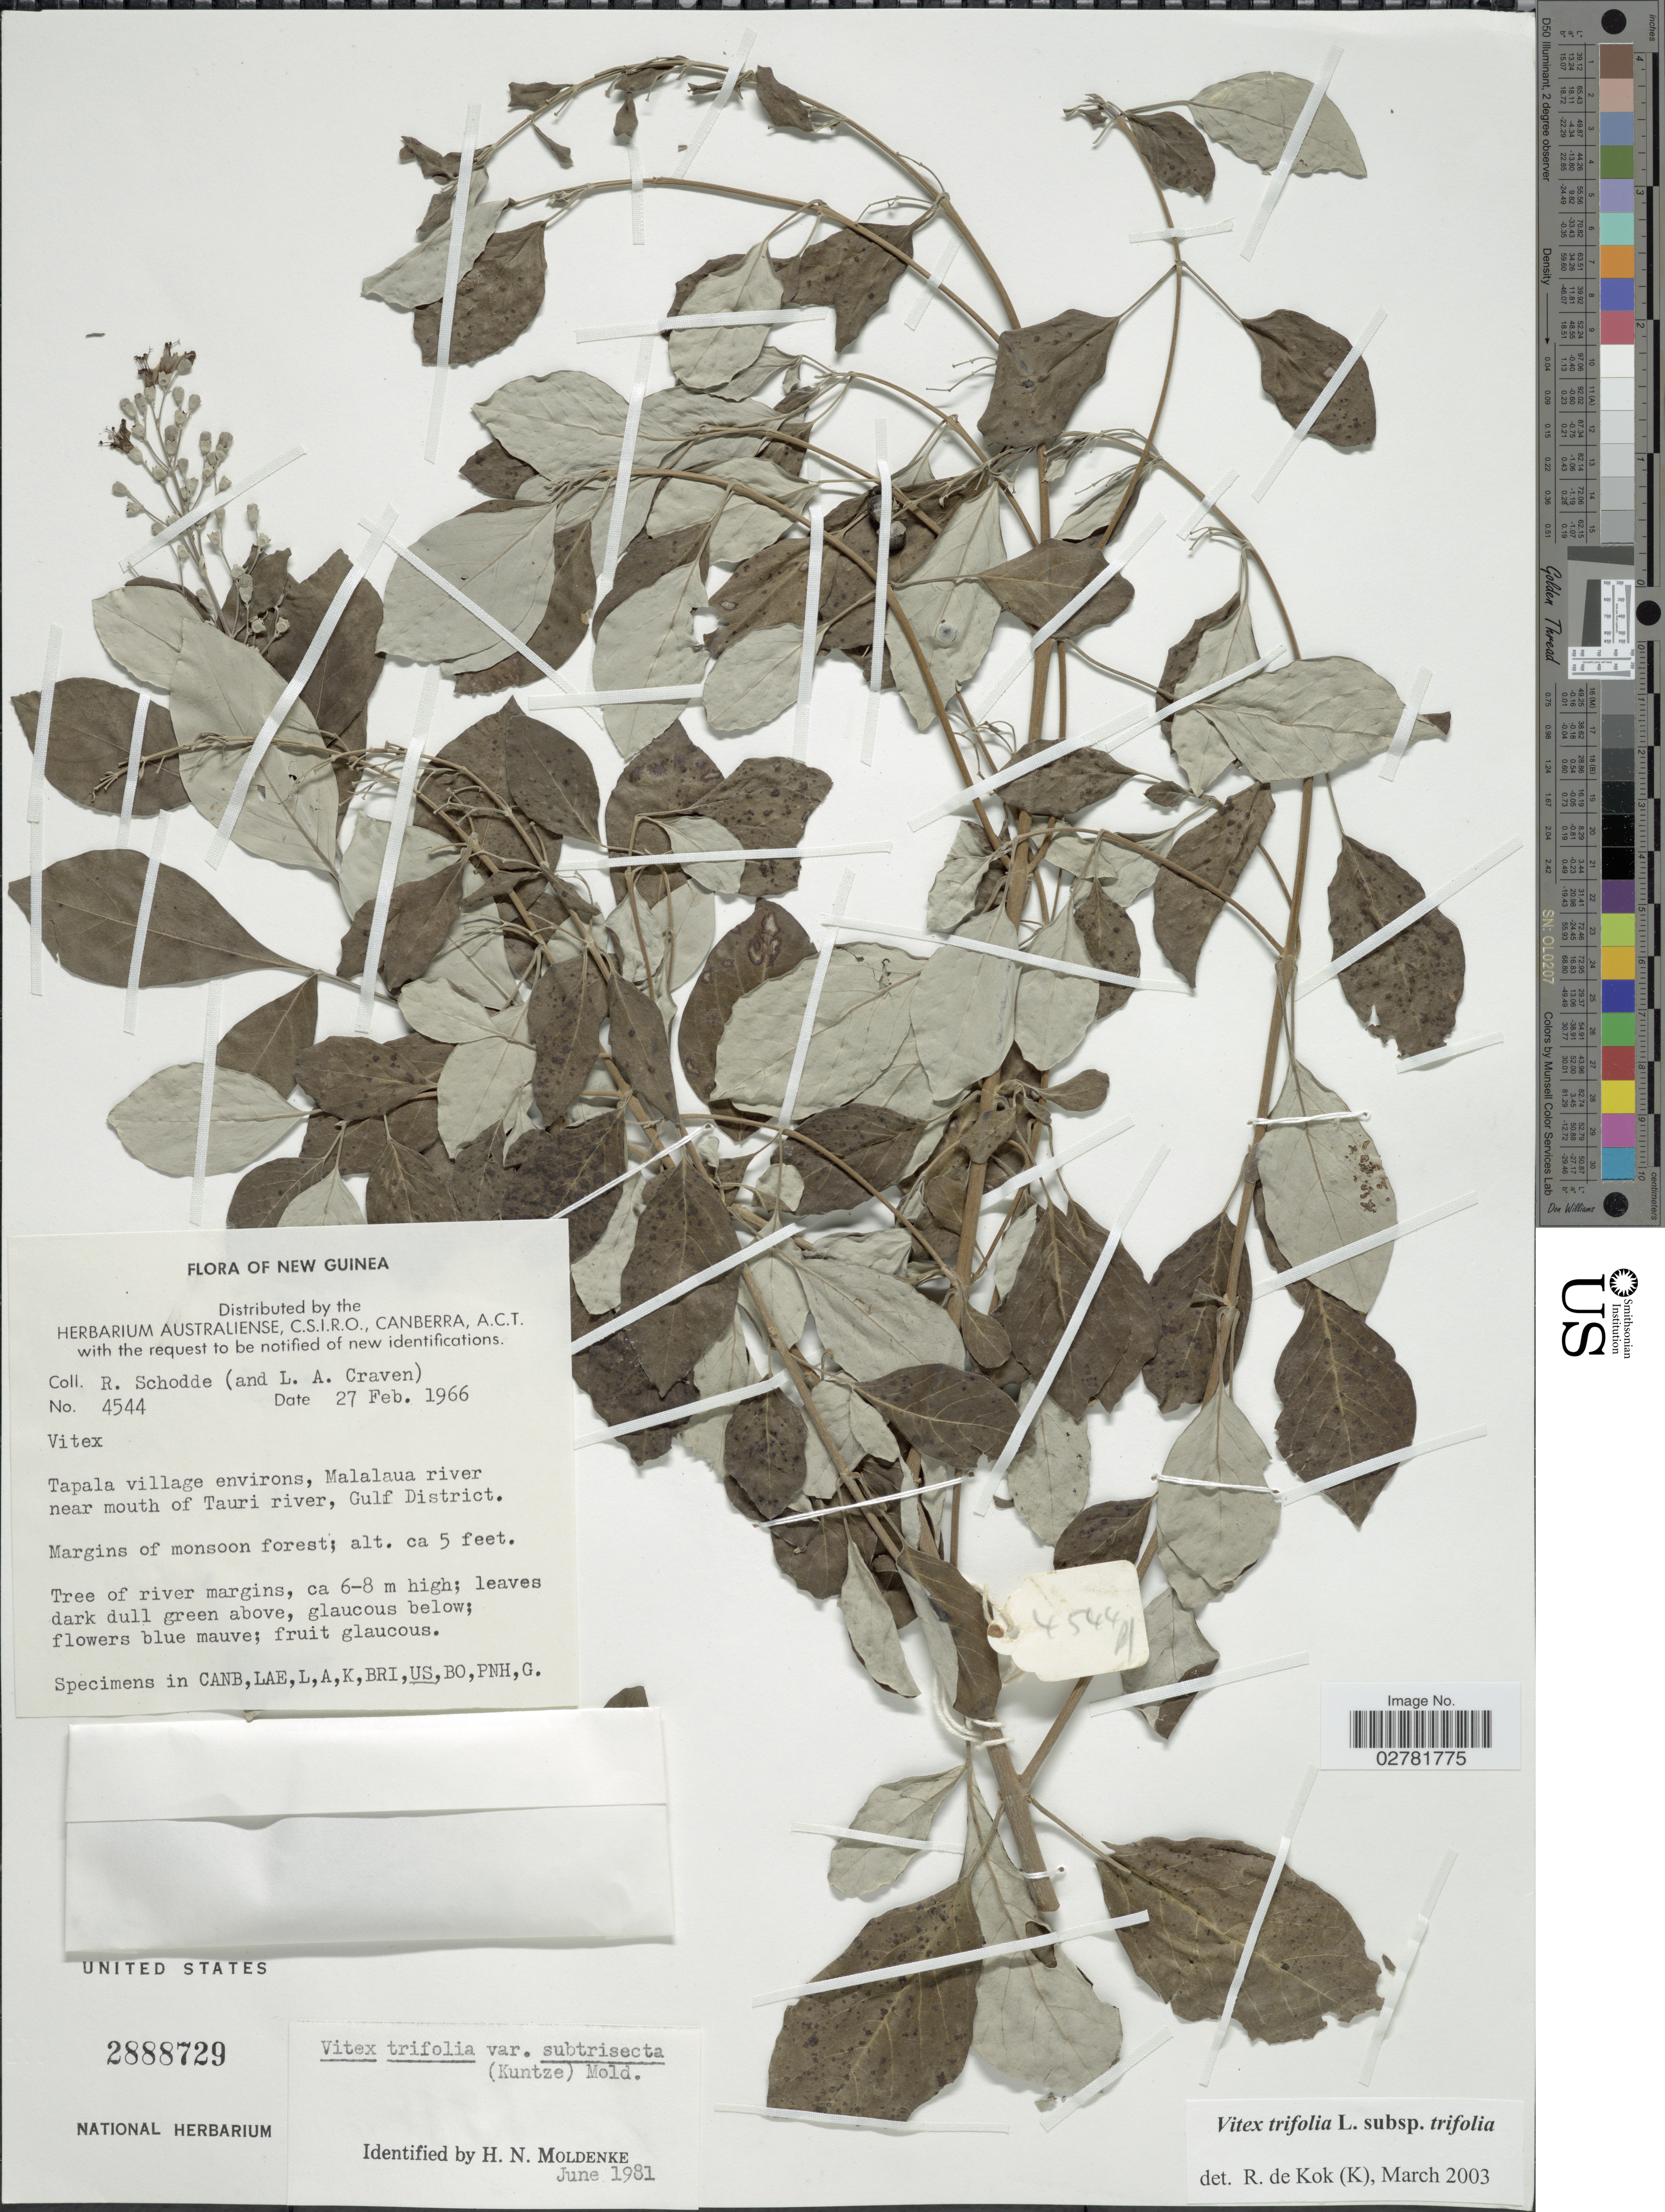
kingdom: Plantae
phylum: Tracheophyta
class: Magnoliopsida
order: Lamiales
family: Lamiaceae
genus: Vitex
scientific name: Vitex trifolia var. trifolia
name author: L.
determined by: Kok, R. de, (K)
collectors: R. Schodde & L. A. Craven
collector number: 4544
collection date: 1966-02-27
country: Papua New Guinea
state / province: Gulf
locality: New Guinea. Tapala village environs, Malalaua river near mouth of Tauri river, Gulf District.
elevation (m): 2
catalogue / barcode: US 2888729